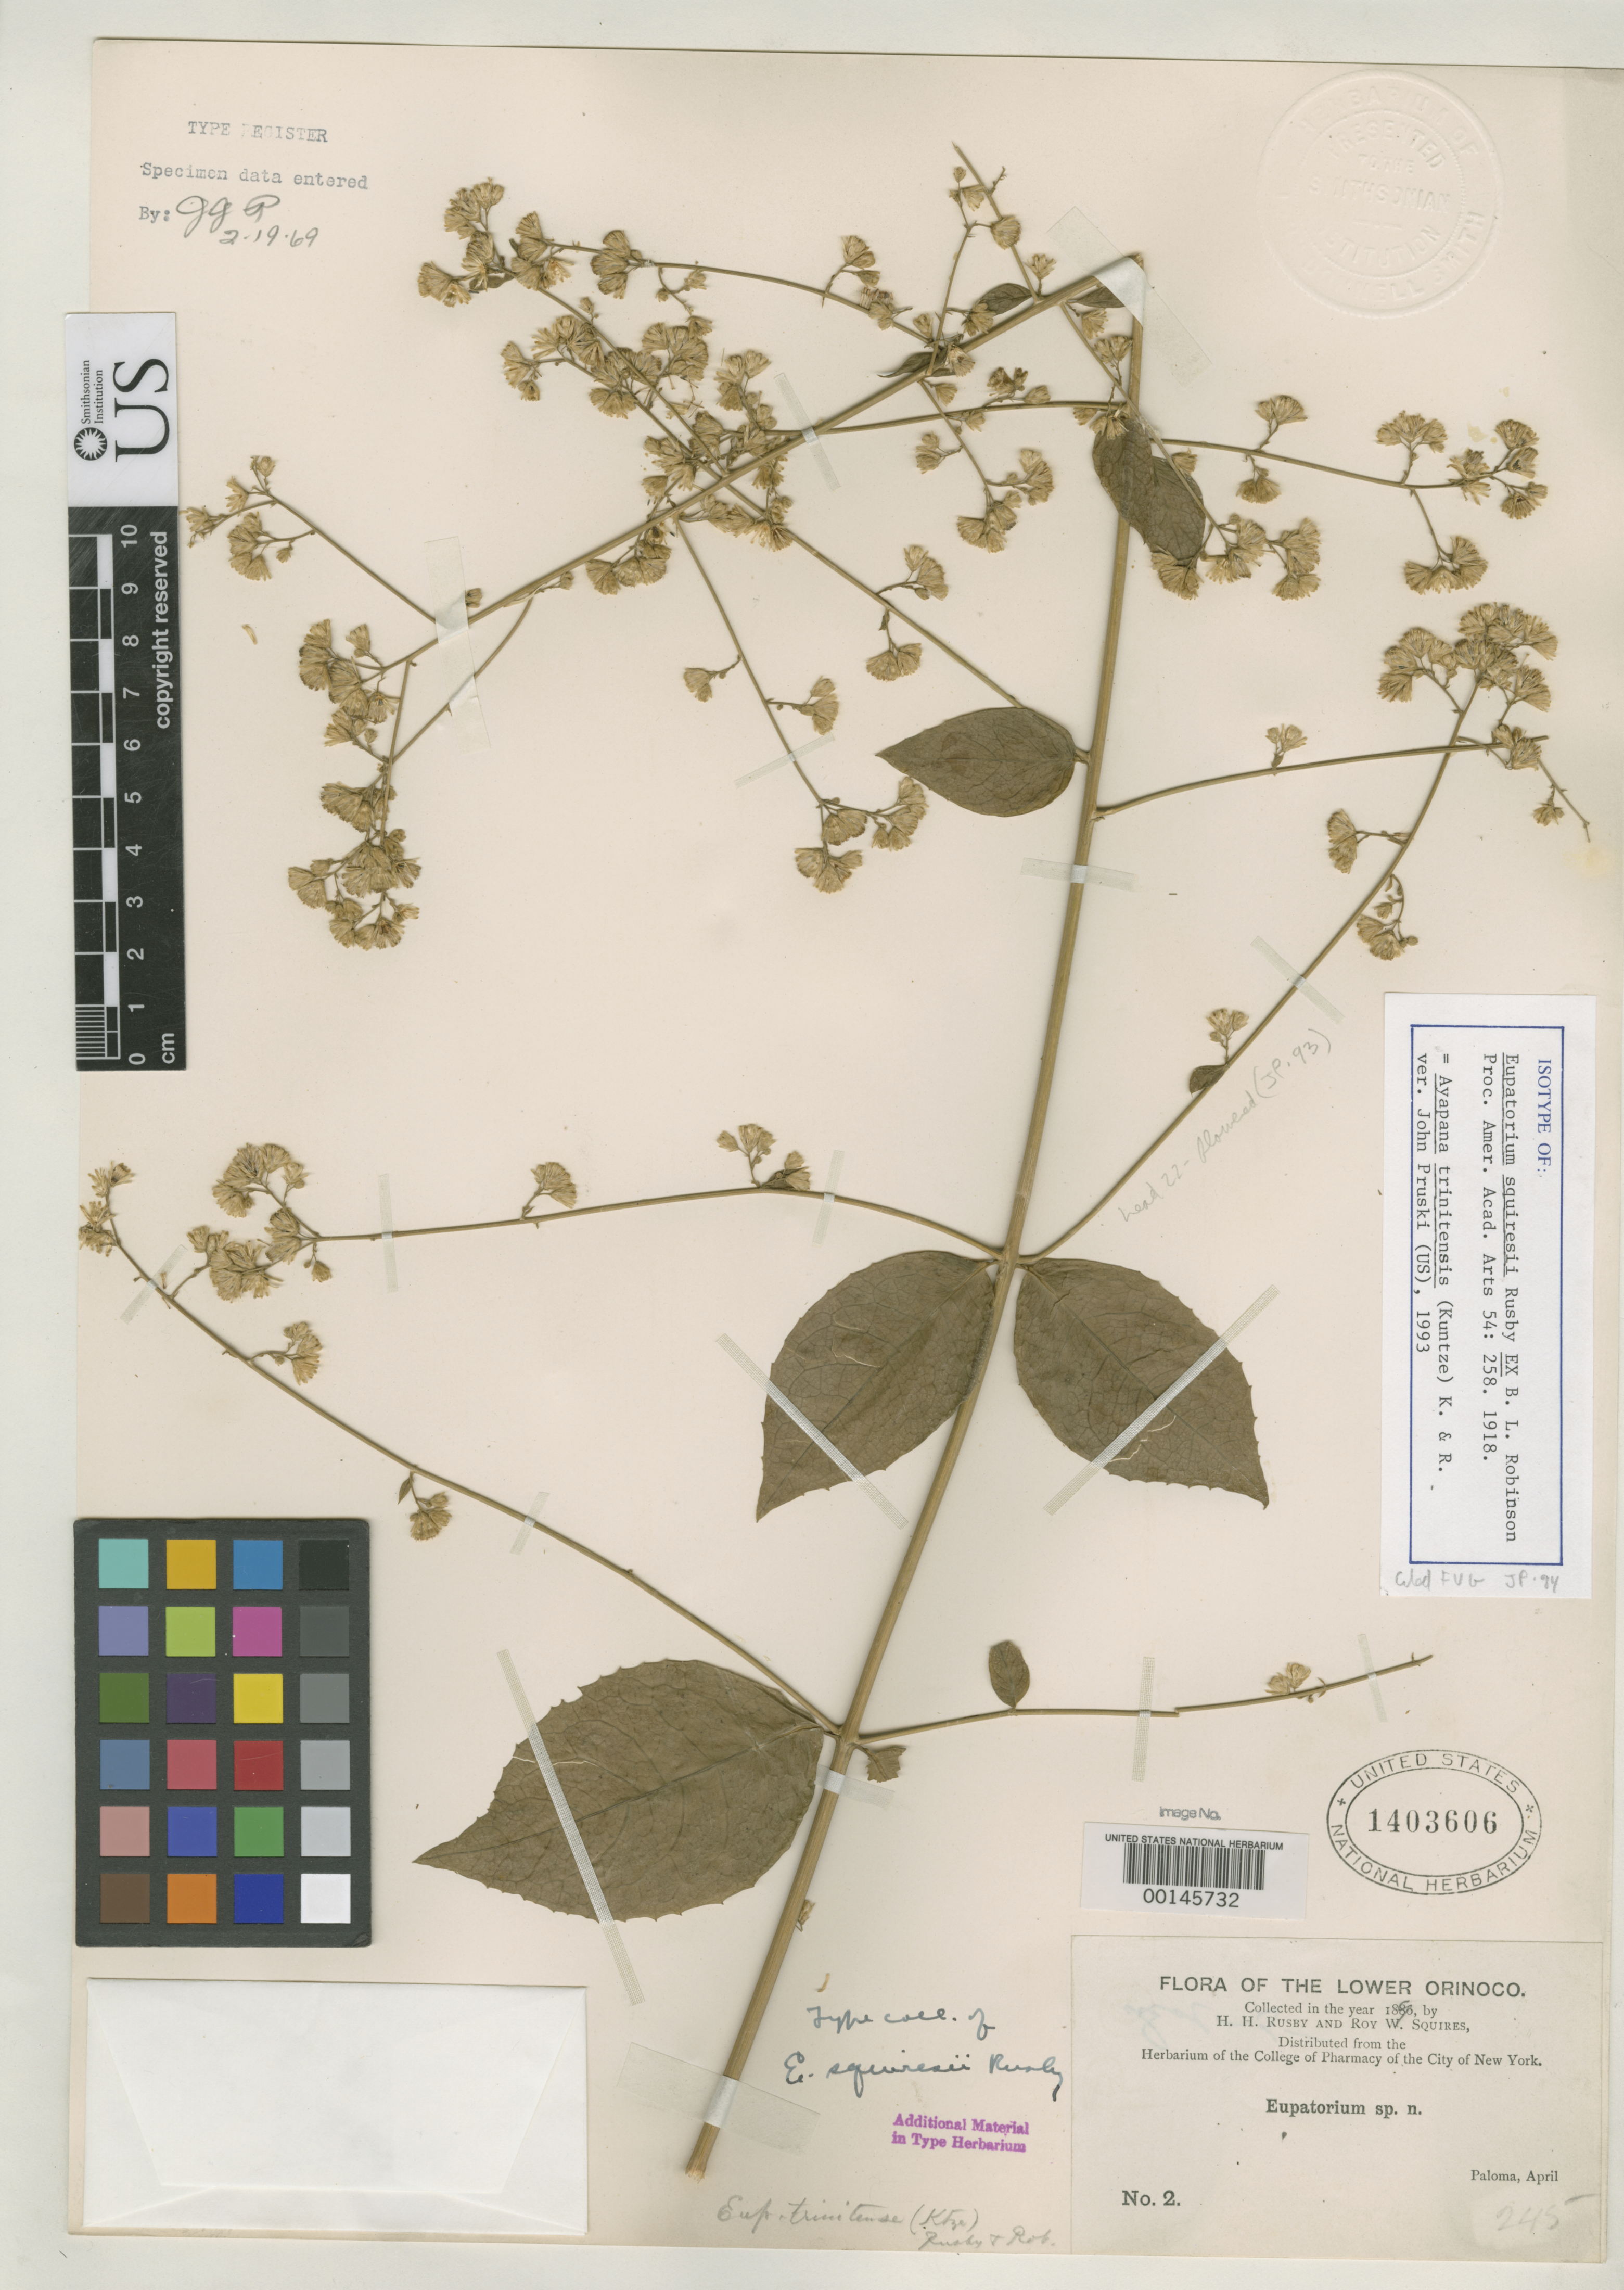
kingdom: Plantae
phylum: Tracheophyta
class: Magnoliopsida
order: Asterales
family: Asteraceae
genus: Eupatorium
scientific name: Eupatorium squiresii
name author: Rusby ex B.L. Rob.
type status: Isotype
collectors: R. Squires & H. H. Rusby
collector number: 2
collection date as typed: April 1896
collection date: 1896-04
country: Venezuela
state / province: Delta Amacuro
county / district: Antonio Díaz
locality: Lower Orinoco, Isla La Paloma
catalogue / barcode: US 1403606